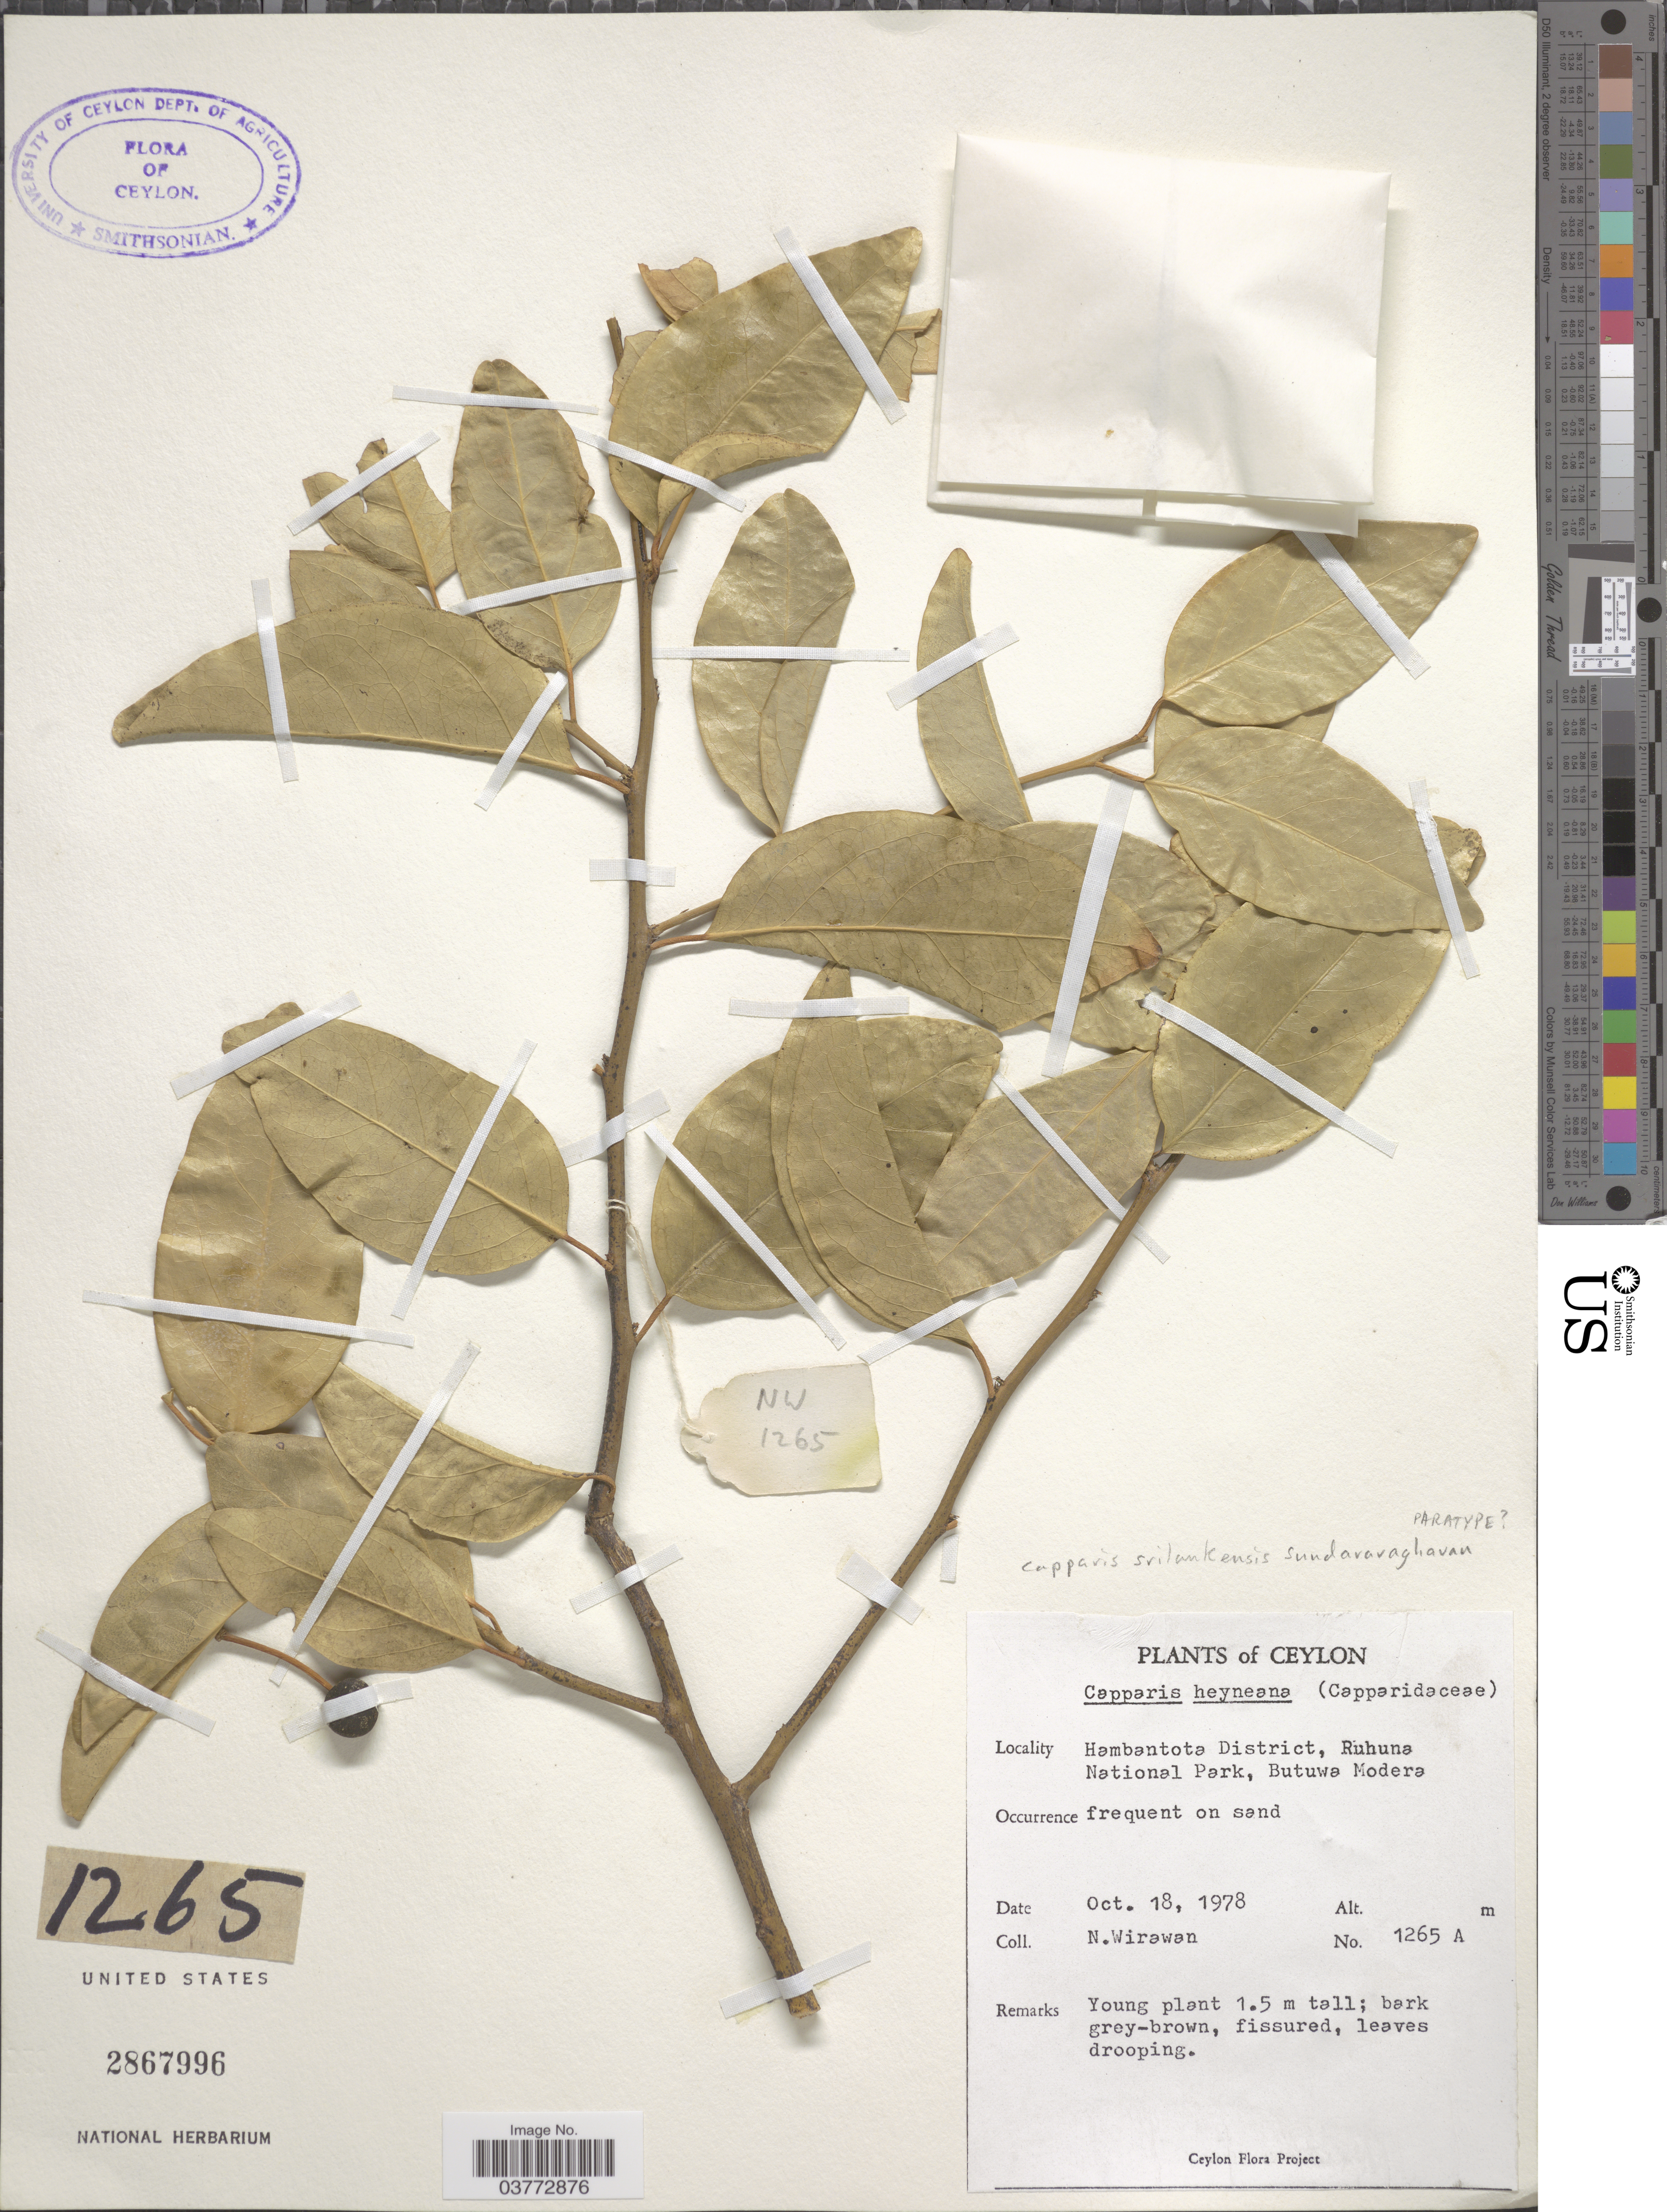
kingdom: Plantae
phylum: Tracheophyta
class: Magnoliopsida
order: Brassicales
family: Capparaceae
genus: Capparis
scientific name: Capparis srilankensis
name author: Sundararaghavan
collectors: N. Wirawan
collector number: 1265A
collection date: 1978-10-18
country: Sri Lanka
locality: Ceylon. Hambantota District, Ruhuna National Park, Butuwa Modera.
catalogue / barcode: US 2867996